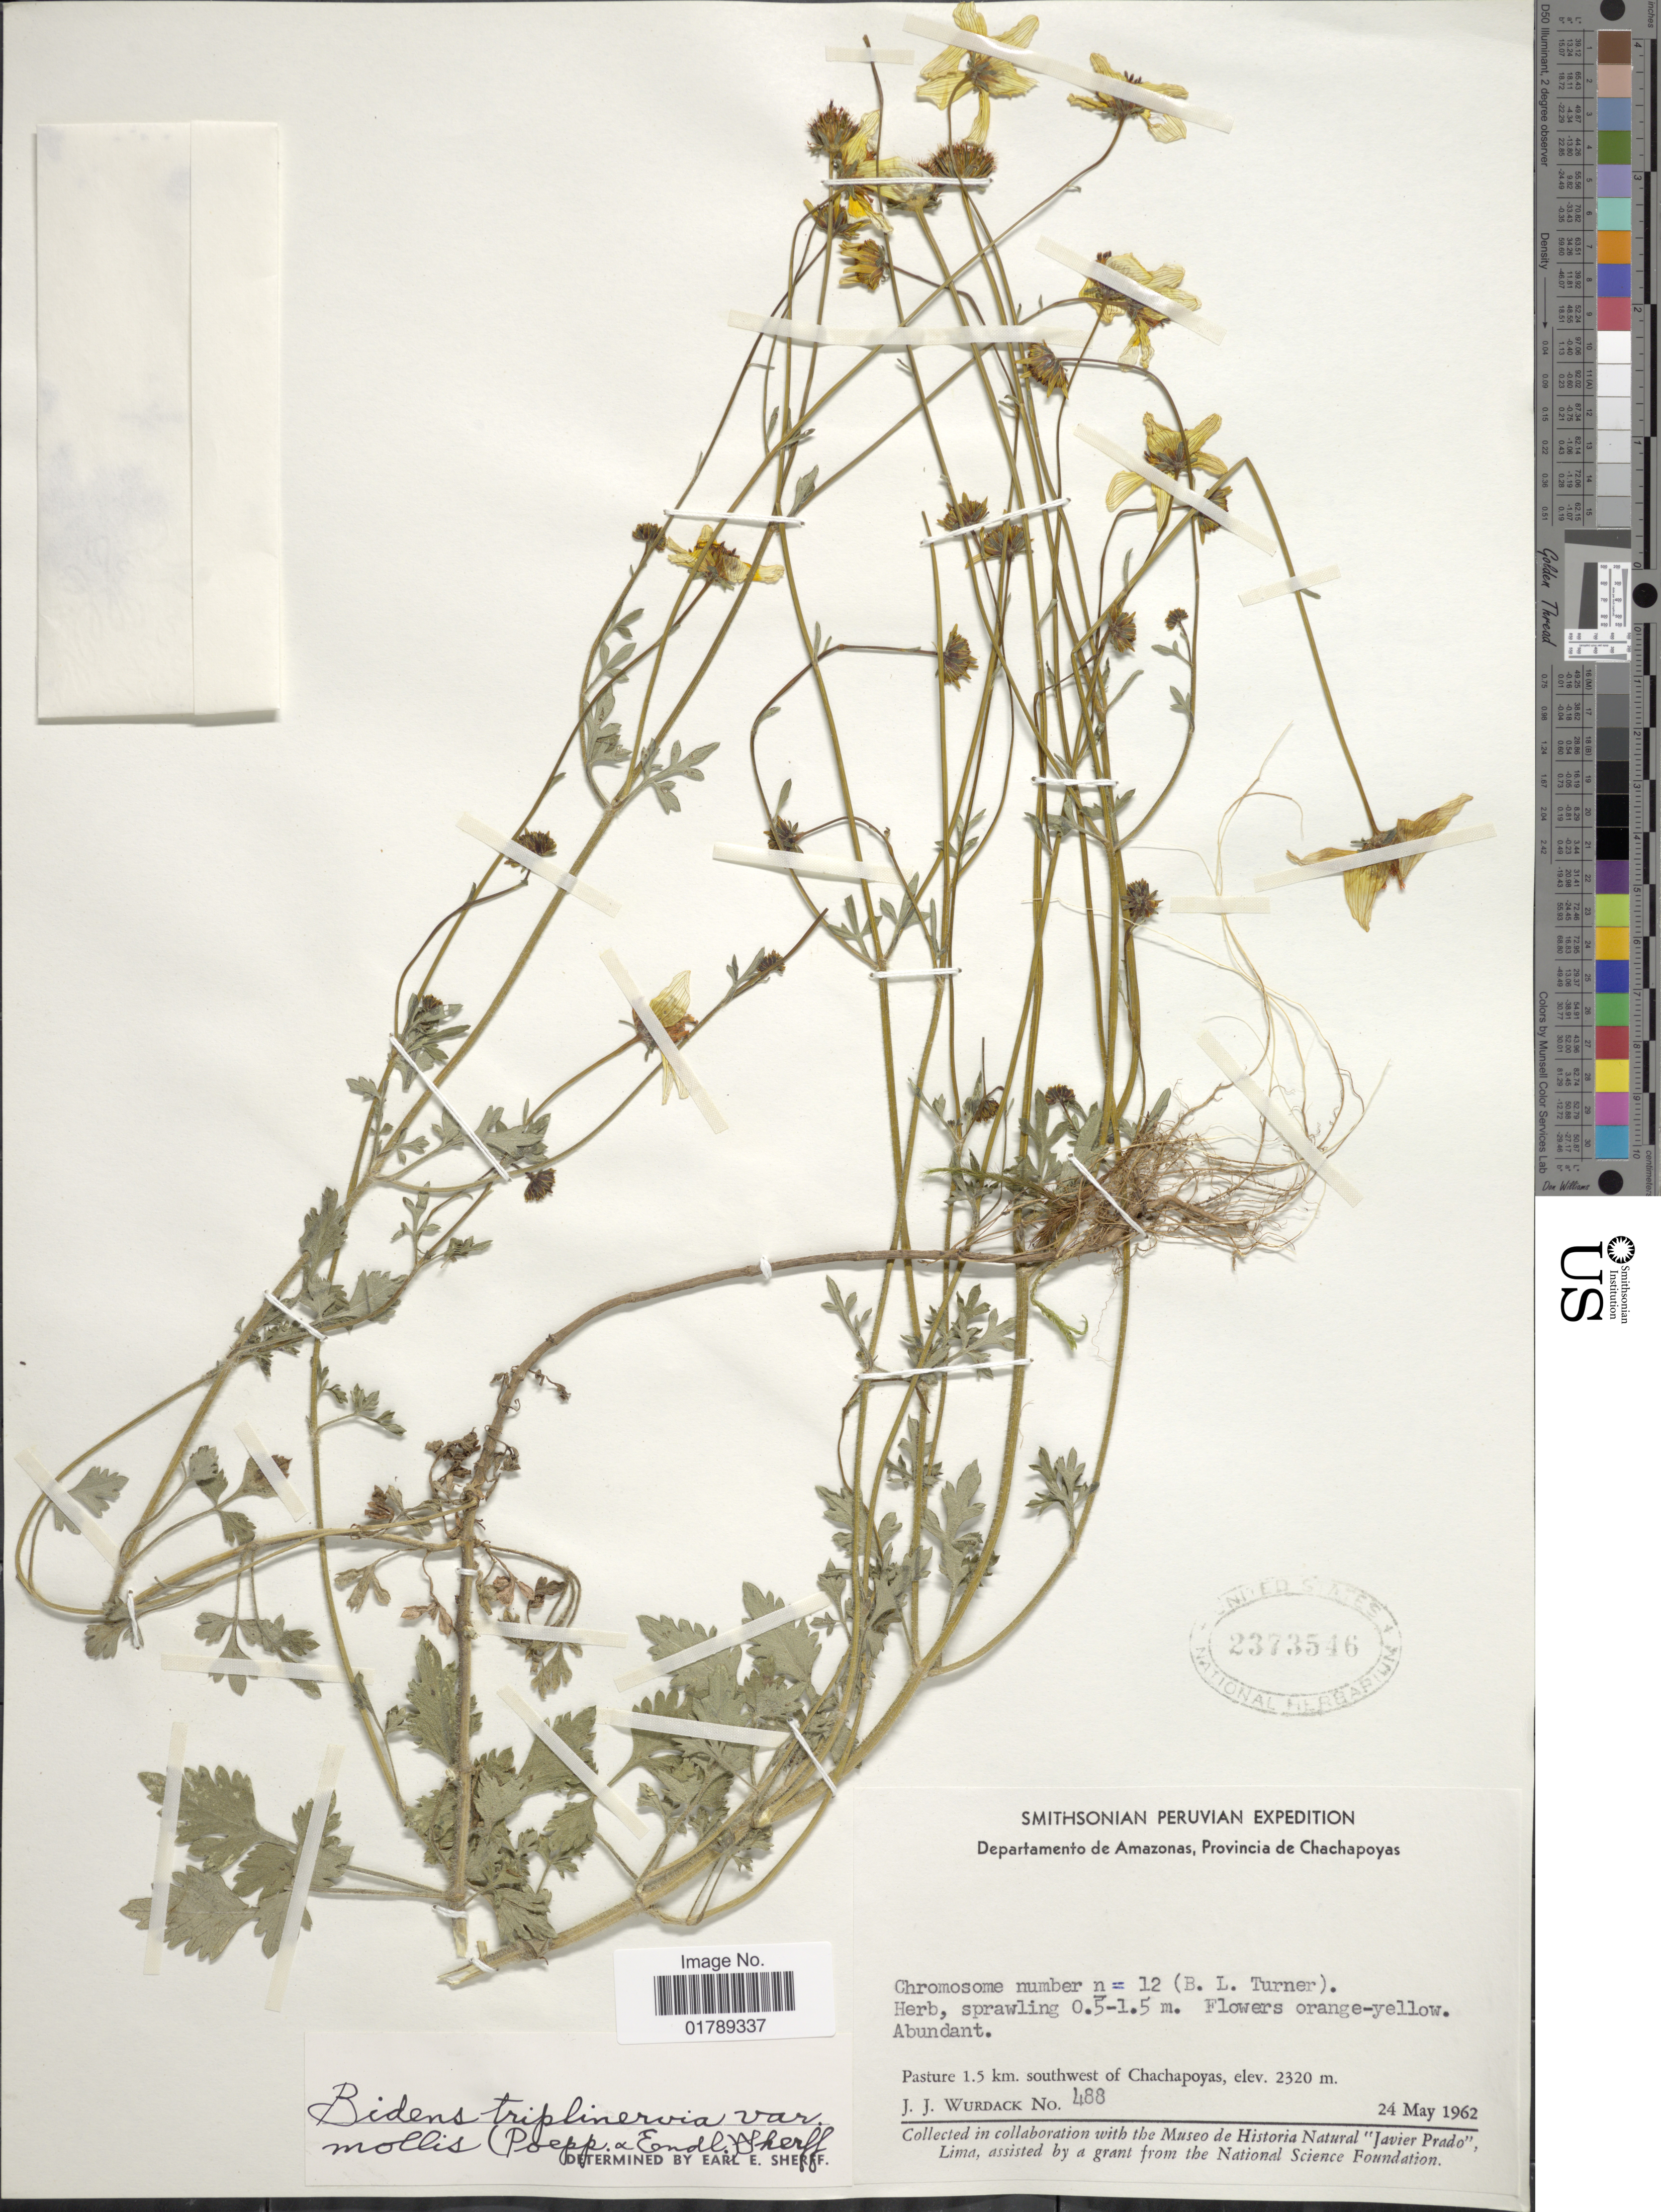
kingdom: Plantae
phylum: Tracheophyta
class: Magnoliopsida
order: Asterales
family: Asteraceae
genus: Bidens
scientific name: Bidens triplinervia var. mollis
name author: (Poepp.) Sherff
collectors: J. J. Wurdack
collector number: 488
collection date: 1962-05-24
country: Peru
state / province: Amazonas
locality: Provincia de Chachapoyas. 1.5 km. southwest of Chachapoyas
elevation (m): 2320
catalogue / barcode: US 2373546